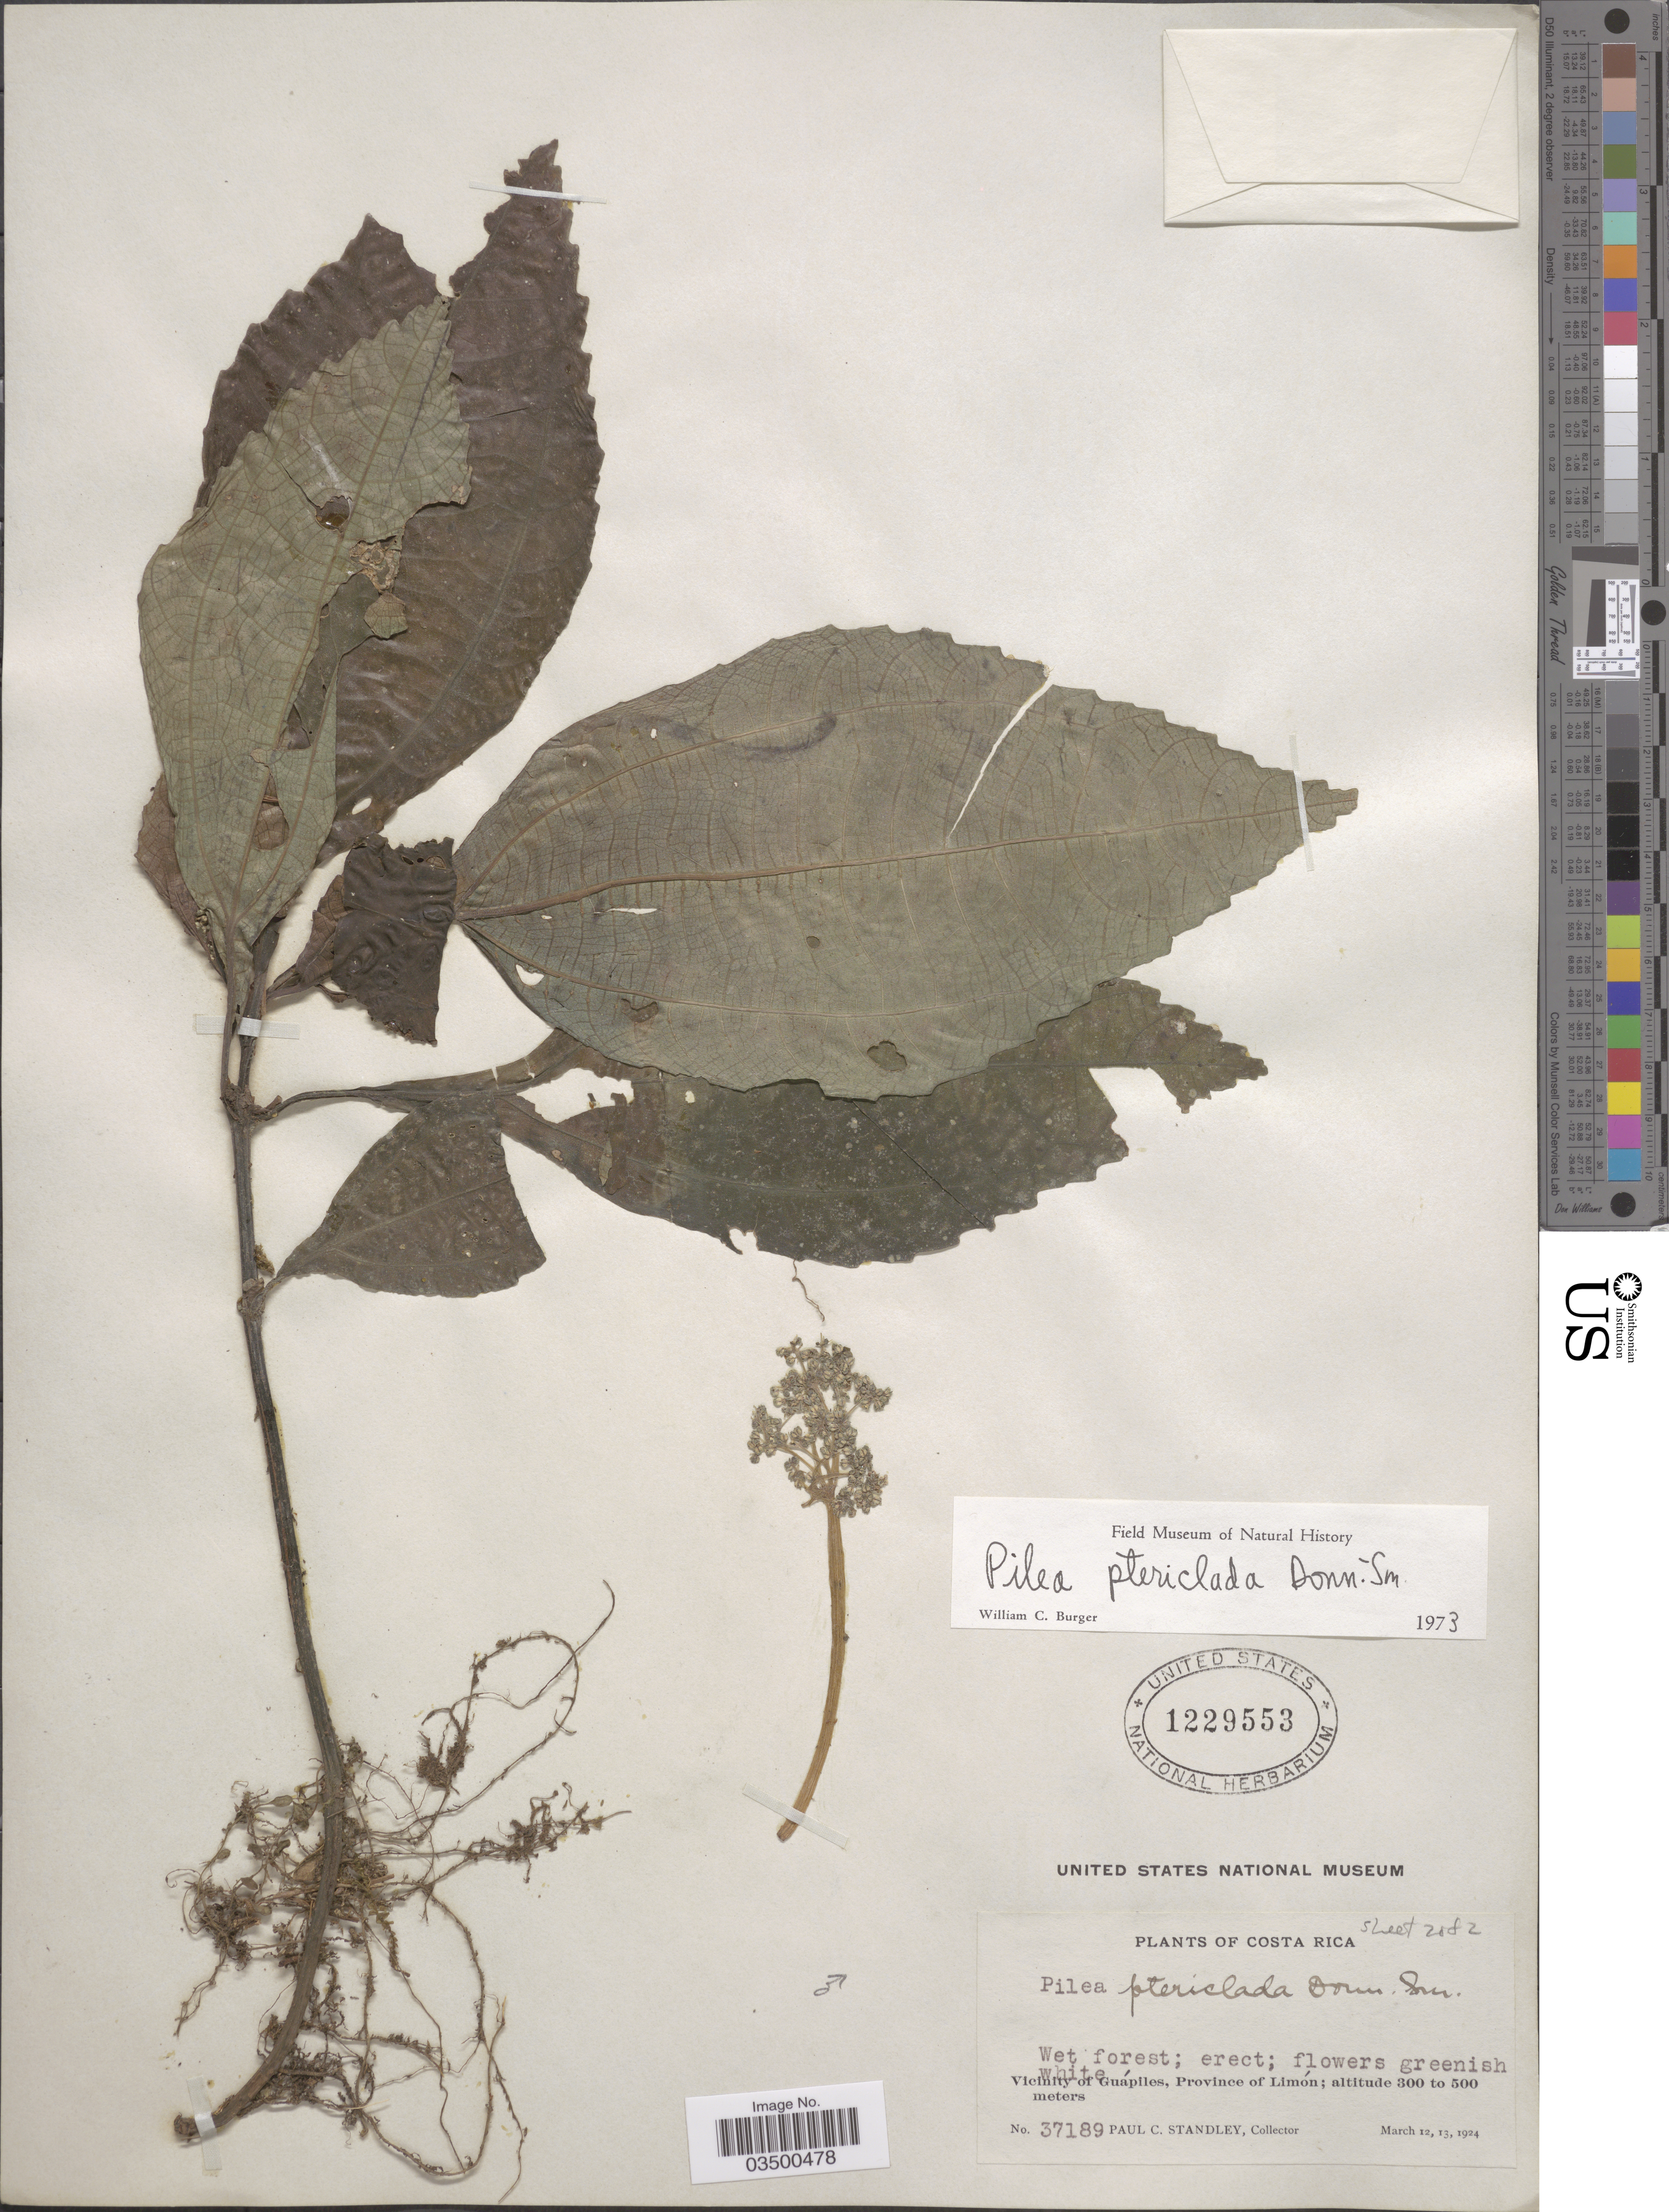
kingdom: Plantae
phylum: Tracheophyta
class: Magnoliopsida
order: Rosales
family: Urticaceae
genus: Pilea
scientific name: Pilea pteropodon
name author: Wedd.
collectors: P. C. Standley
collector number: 37189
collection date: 1924-03-12/1924-03-13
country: Costa Rica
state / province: Limón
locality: Vicinity of Guápiles, Province of Limón.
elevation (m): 300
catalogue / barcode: US 1229553